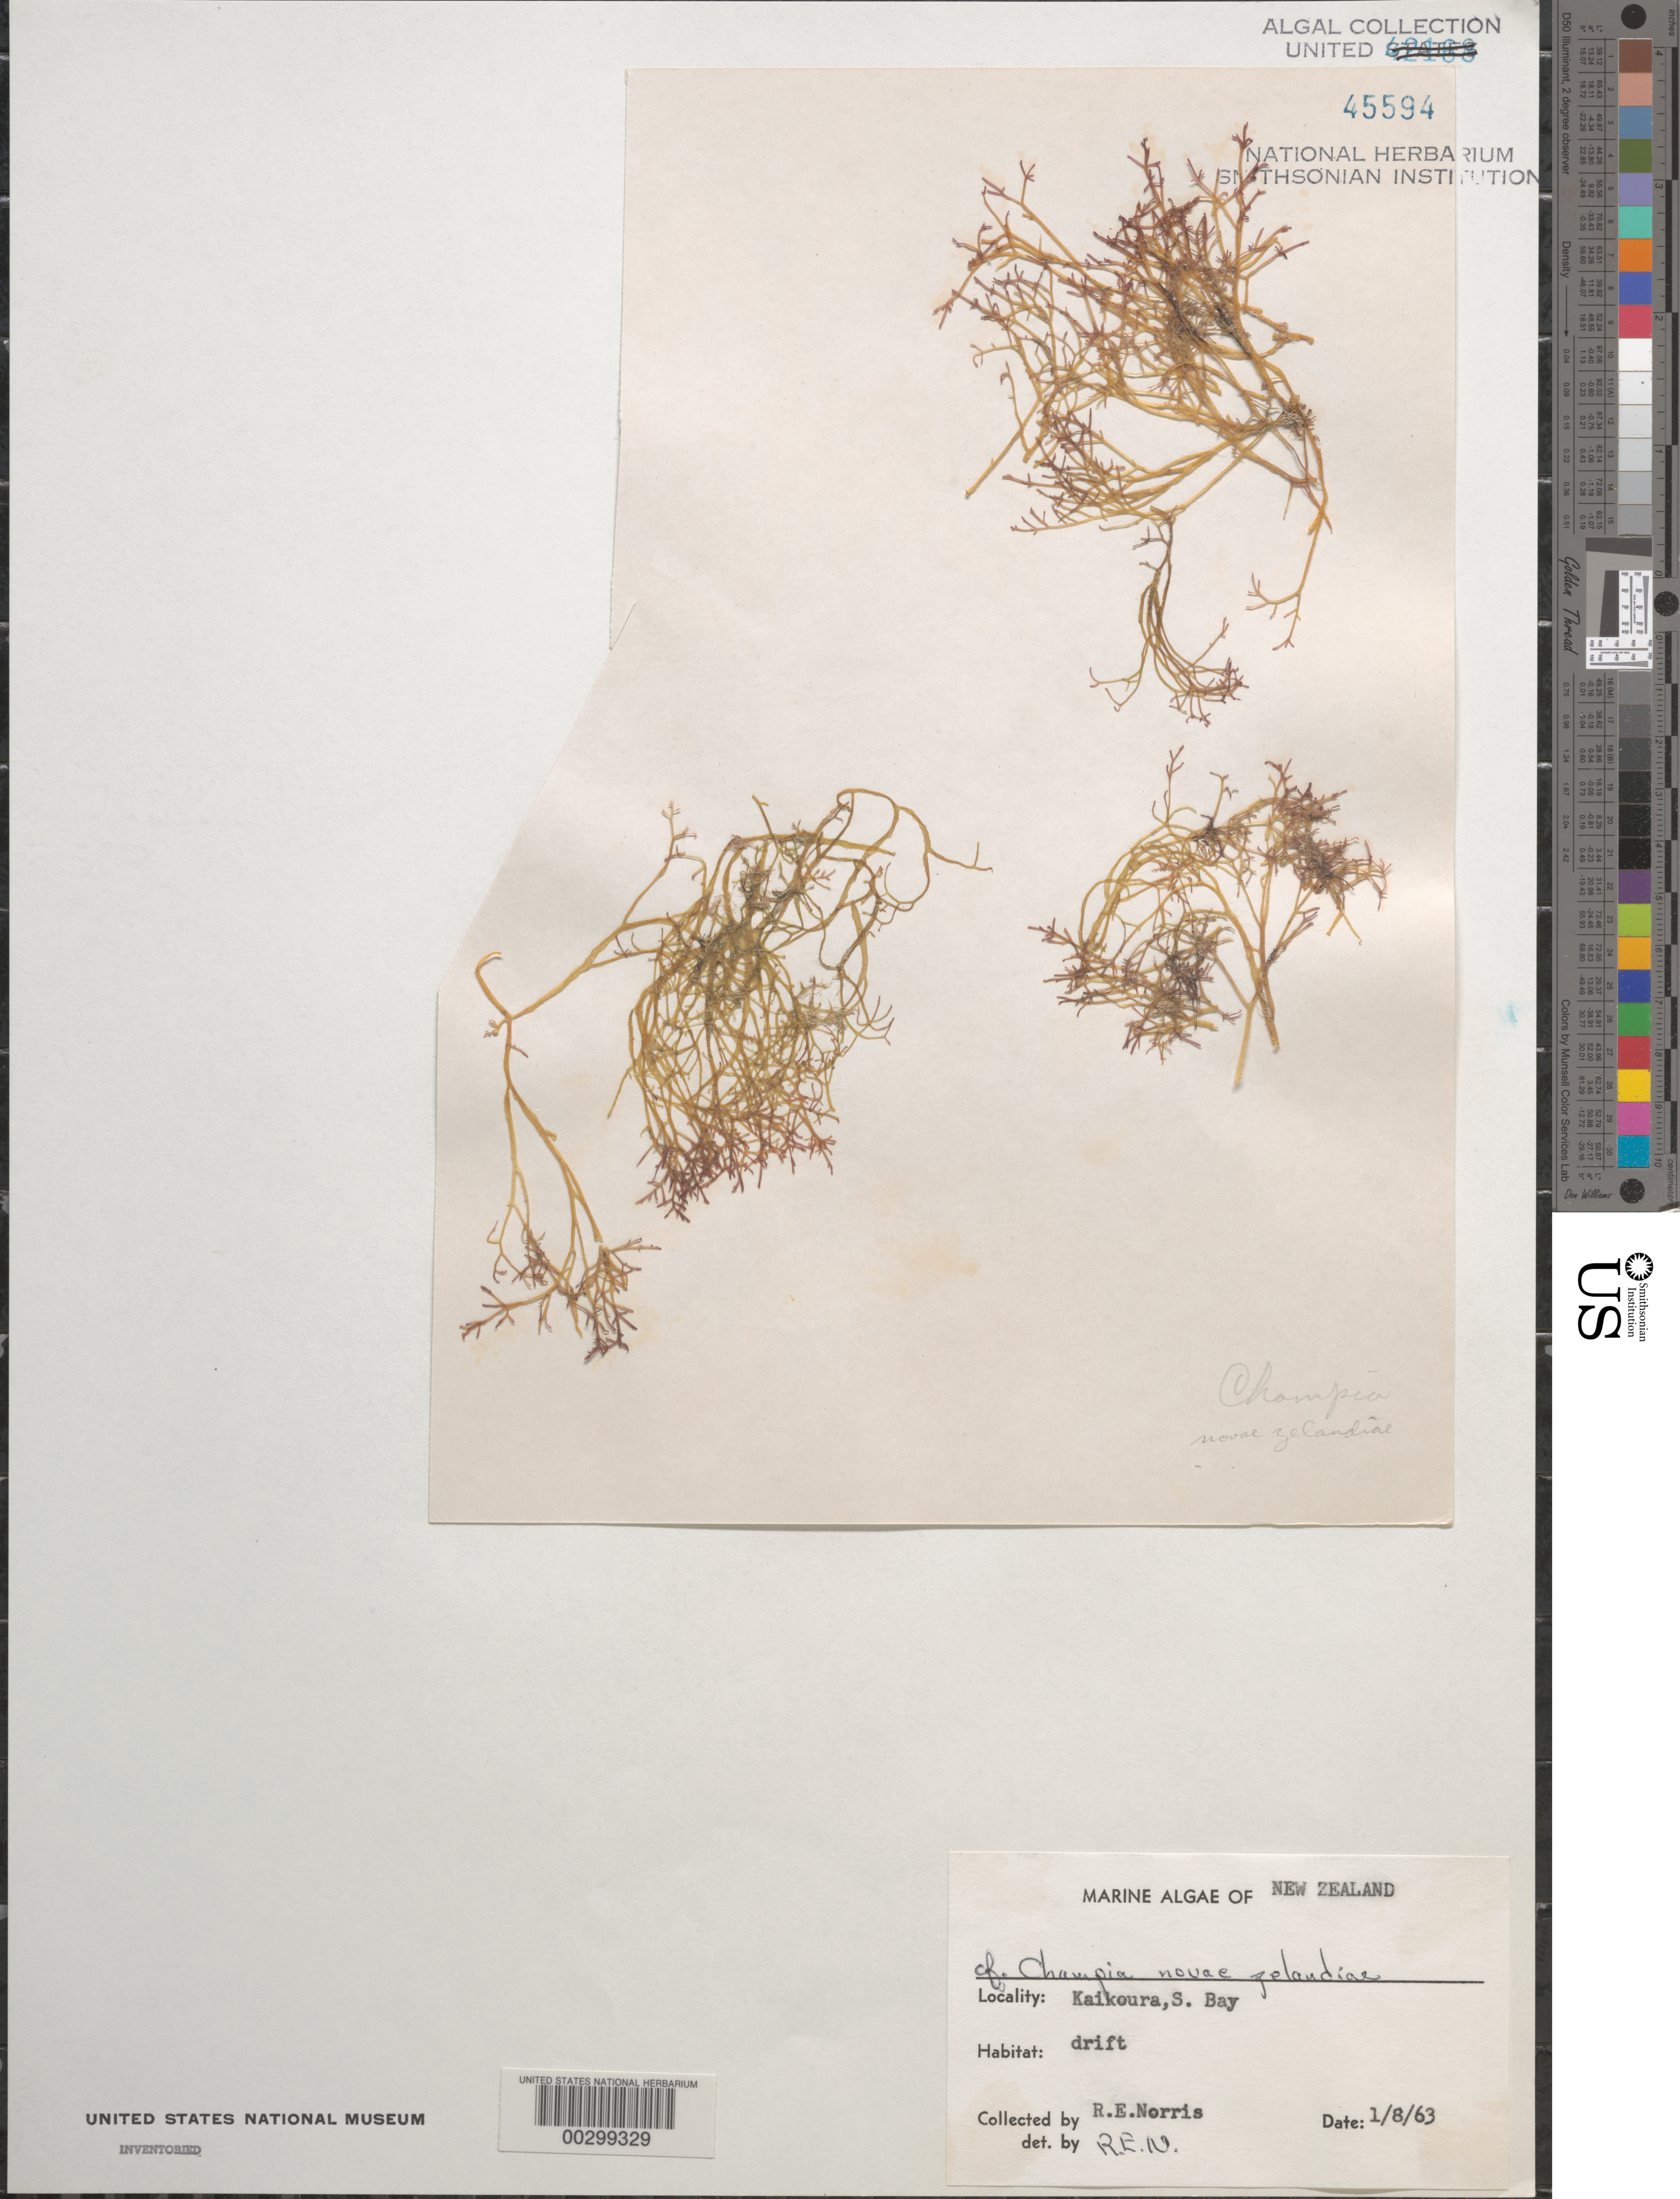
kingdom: Plantae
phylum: Rhodophyta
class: Florideophyceae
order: Rhodymeniales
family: Champiaceae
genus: Champia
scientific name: Champia novae-zelandiae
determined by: Norris, R. E.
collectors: R. E. Norris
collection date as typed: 08 Jan 1963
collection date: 1963-01-08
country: New Zealand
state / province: Canterbury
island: South Island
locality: Kaikoura, South Bay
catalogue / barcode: US 45594